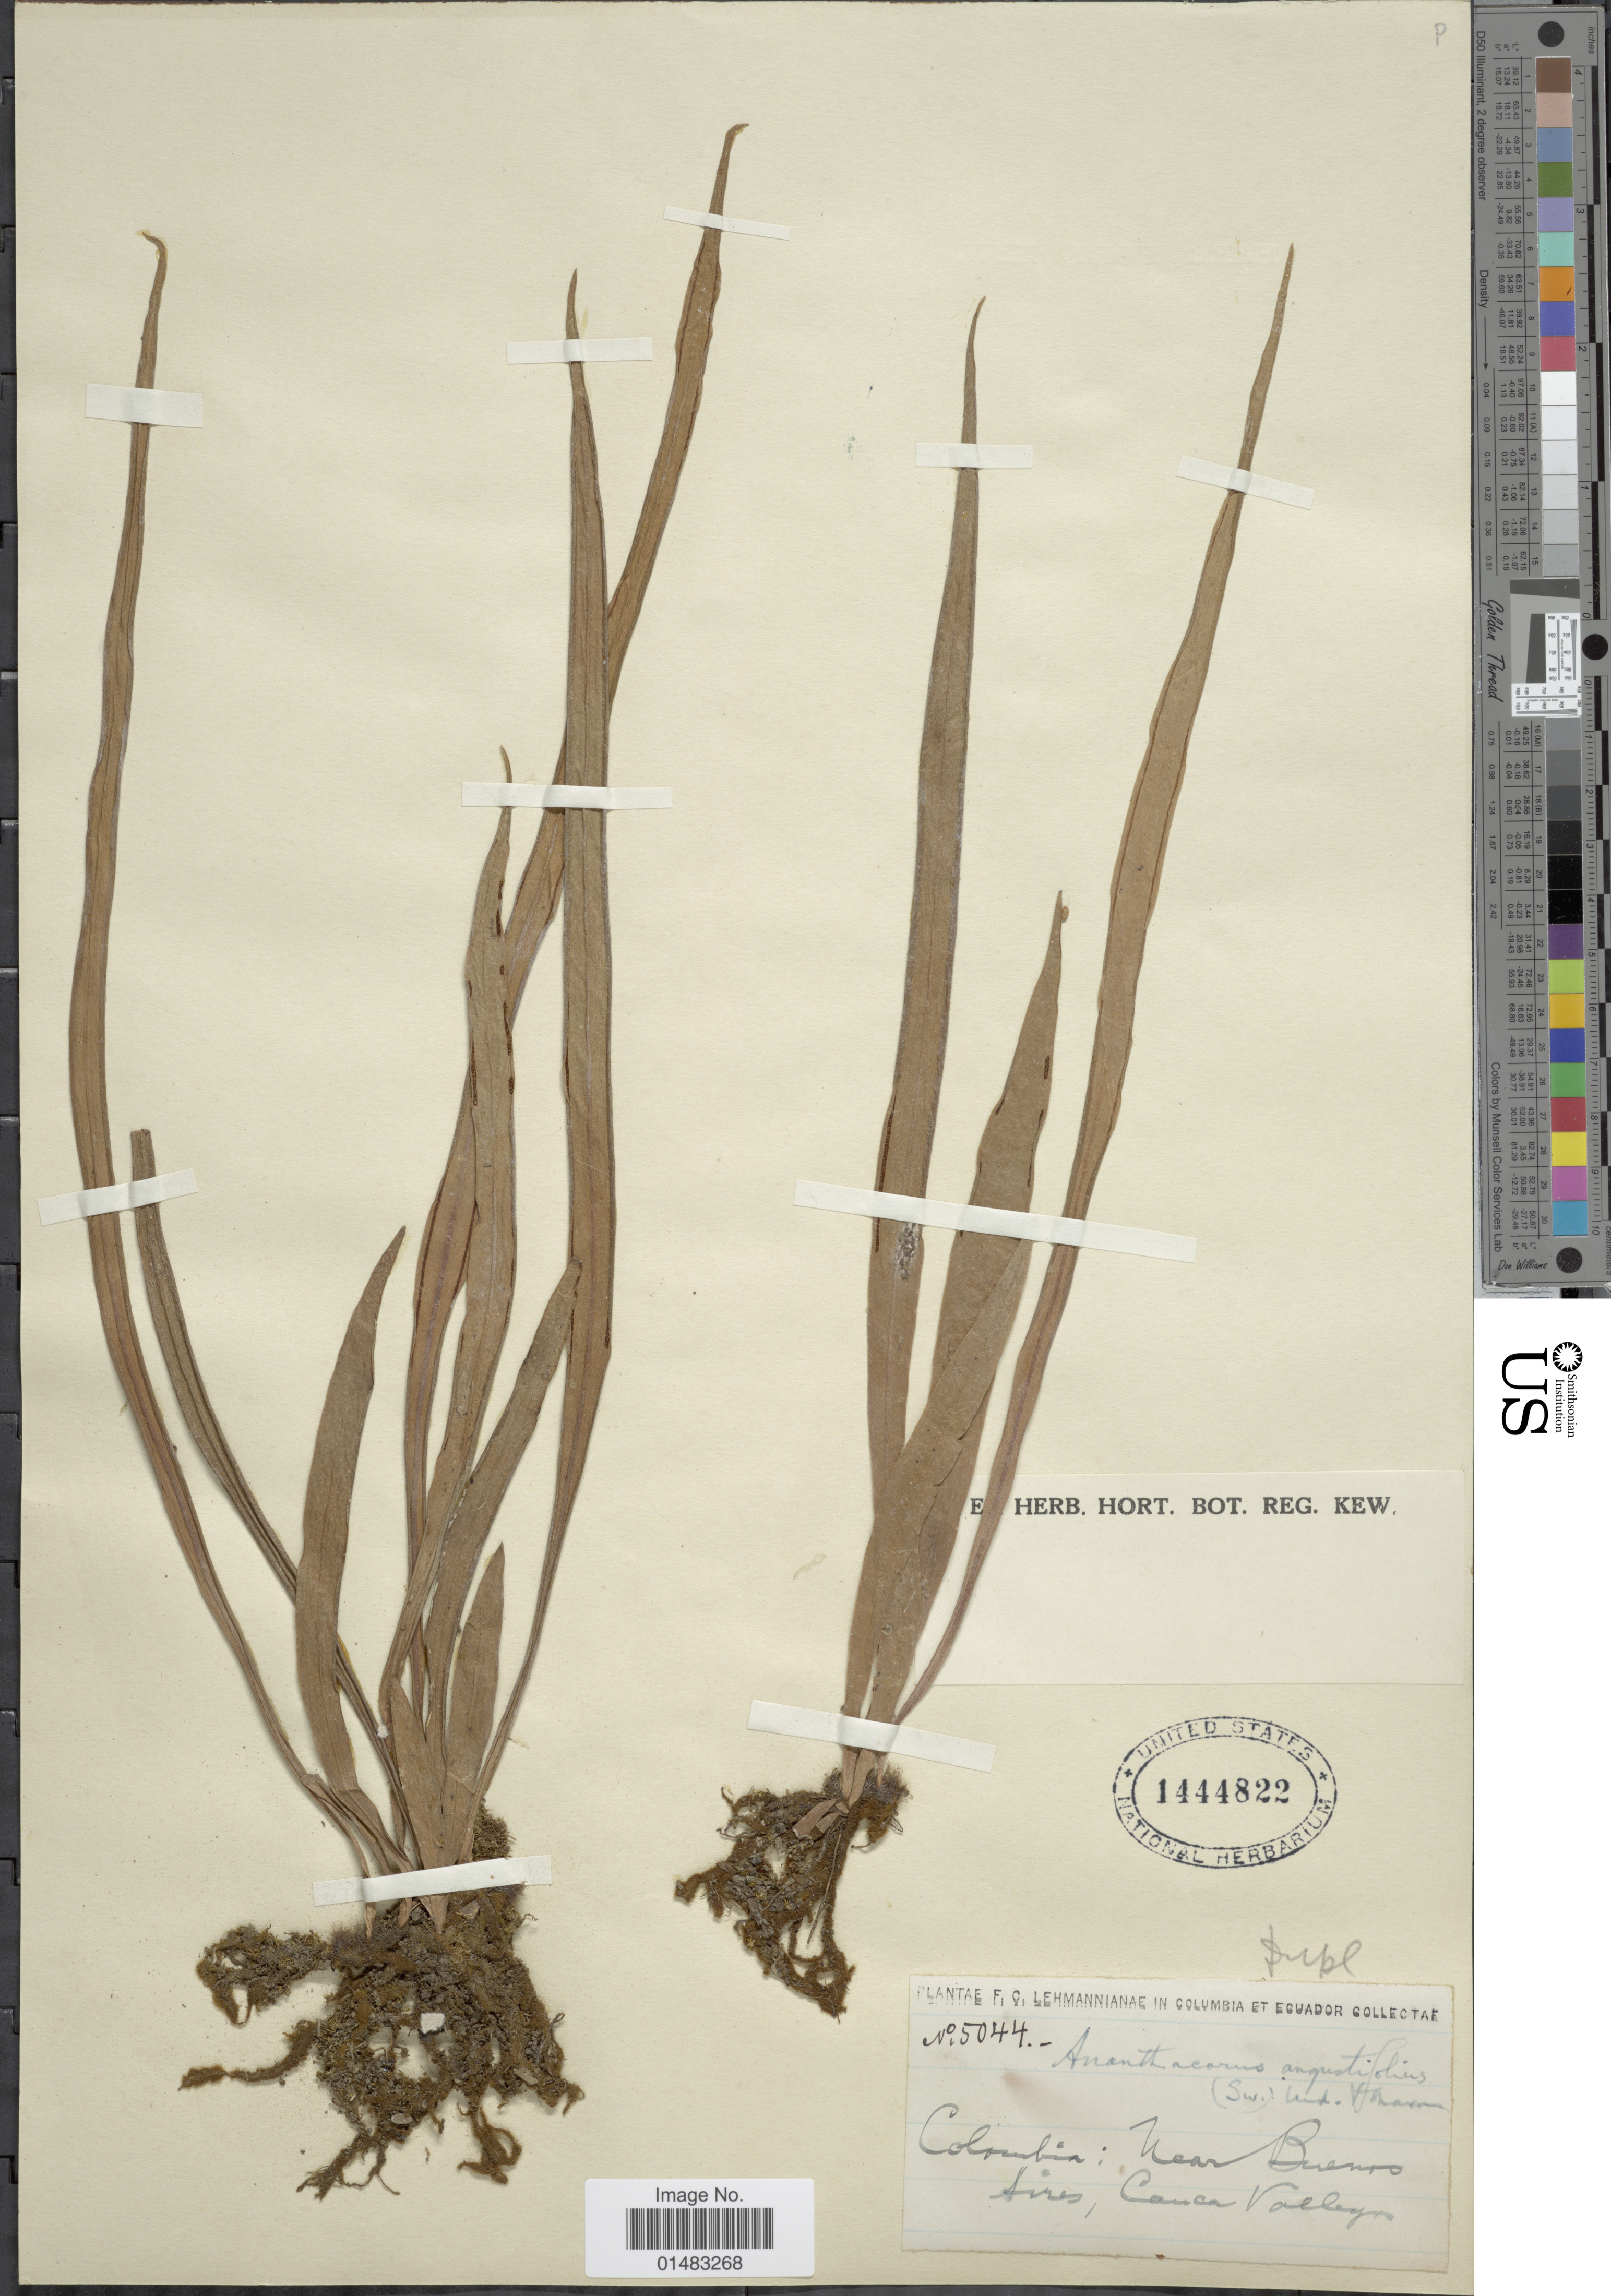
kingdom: Plantae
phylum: Tracheophyta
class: Polypodiopsida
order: Polypodiales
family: Pteridaceae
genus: Ananthacorus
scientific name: Ananthacorus angustifolius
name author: (Sw.) Underw. & Maxon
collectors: F. C. Lehmann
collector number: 5044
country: Colombia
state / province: Valle del Cauca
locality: Near Buenos Aires, Cauca Valley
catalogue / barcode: US 144822